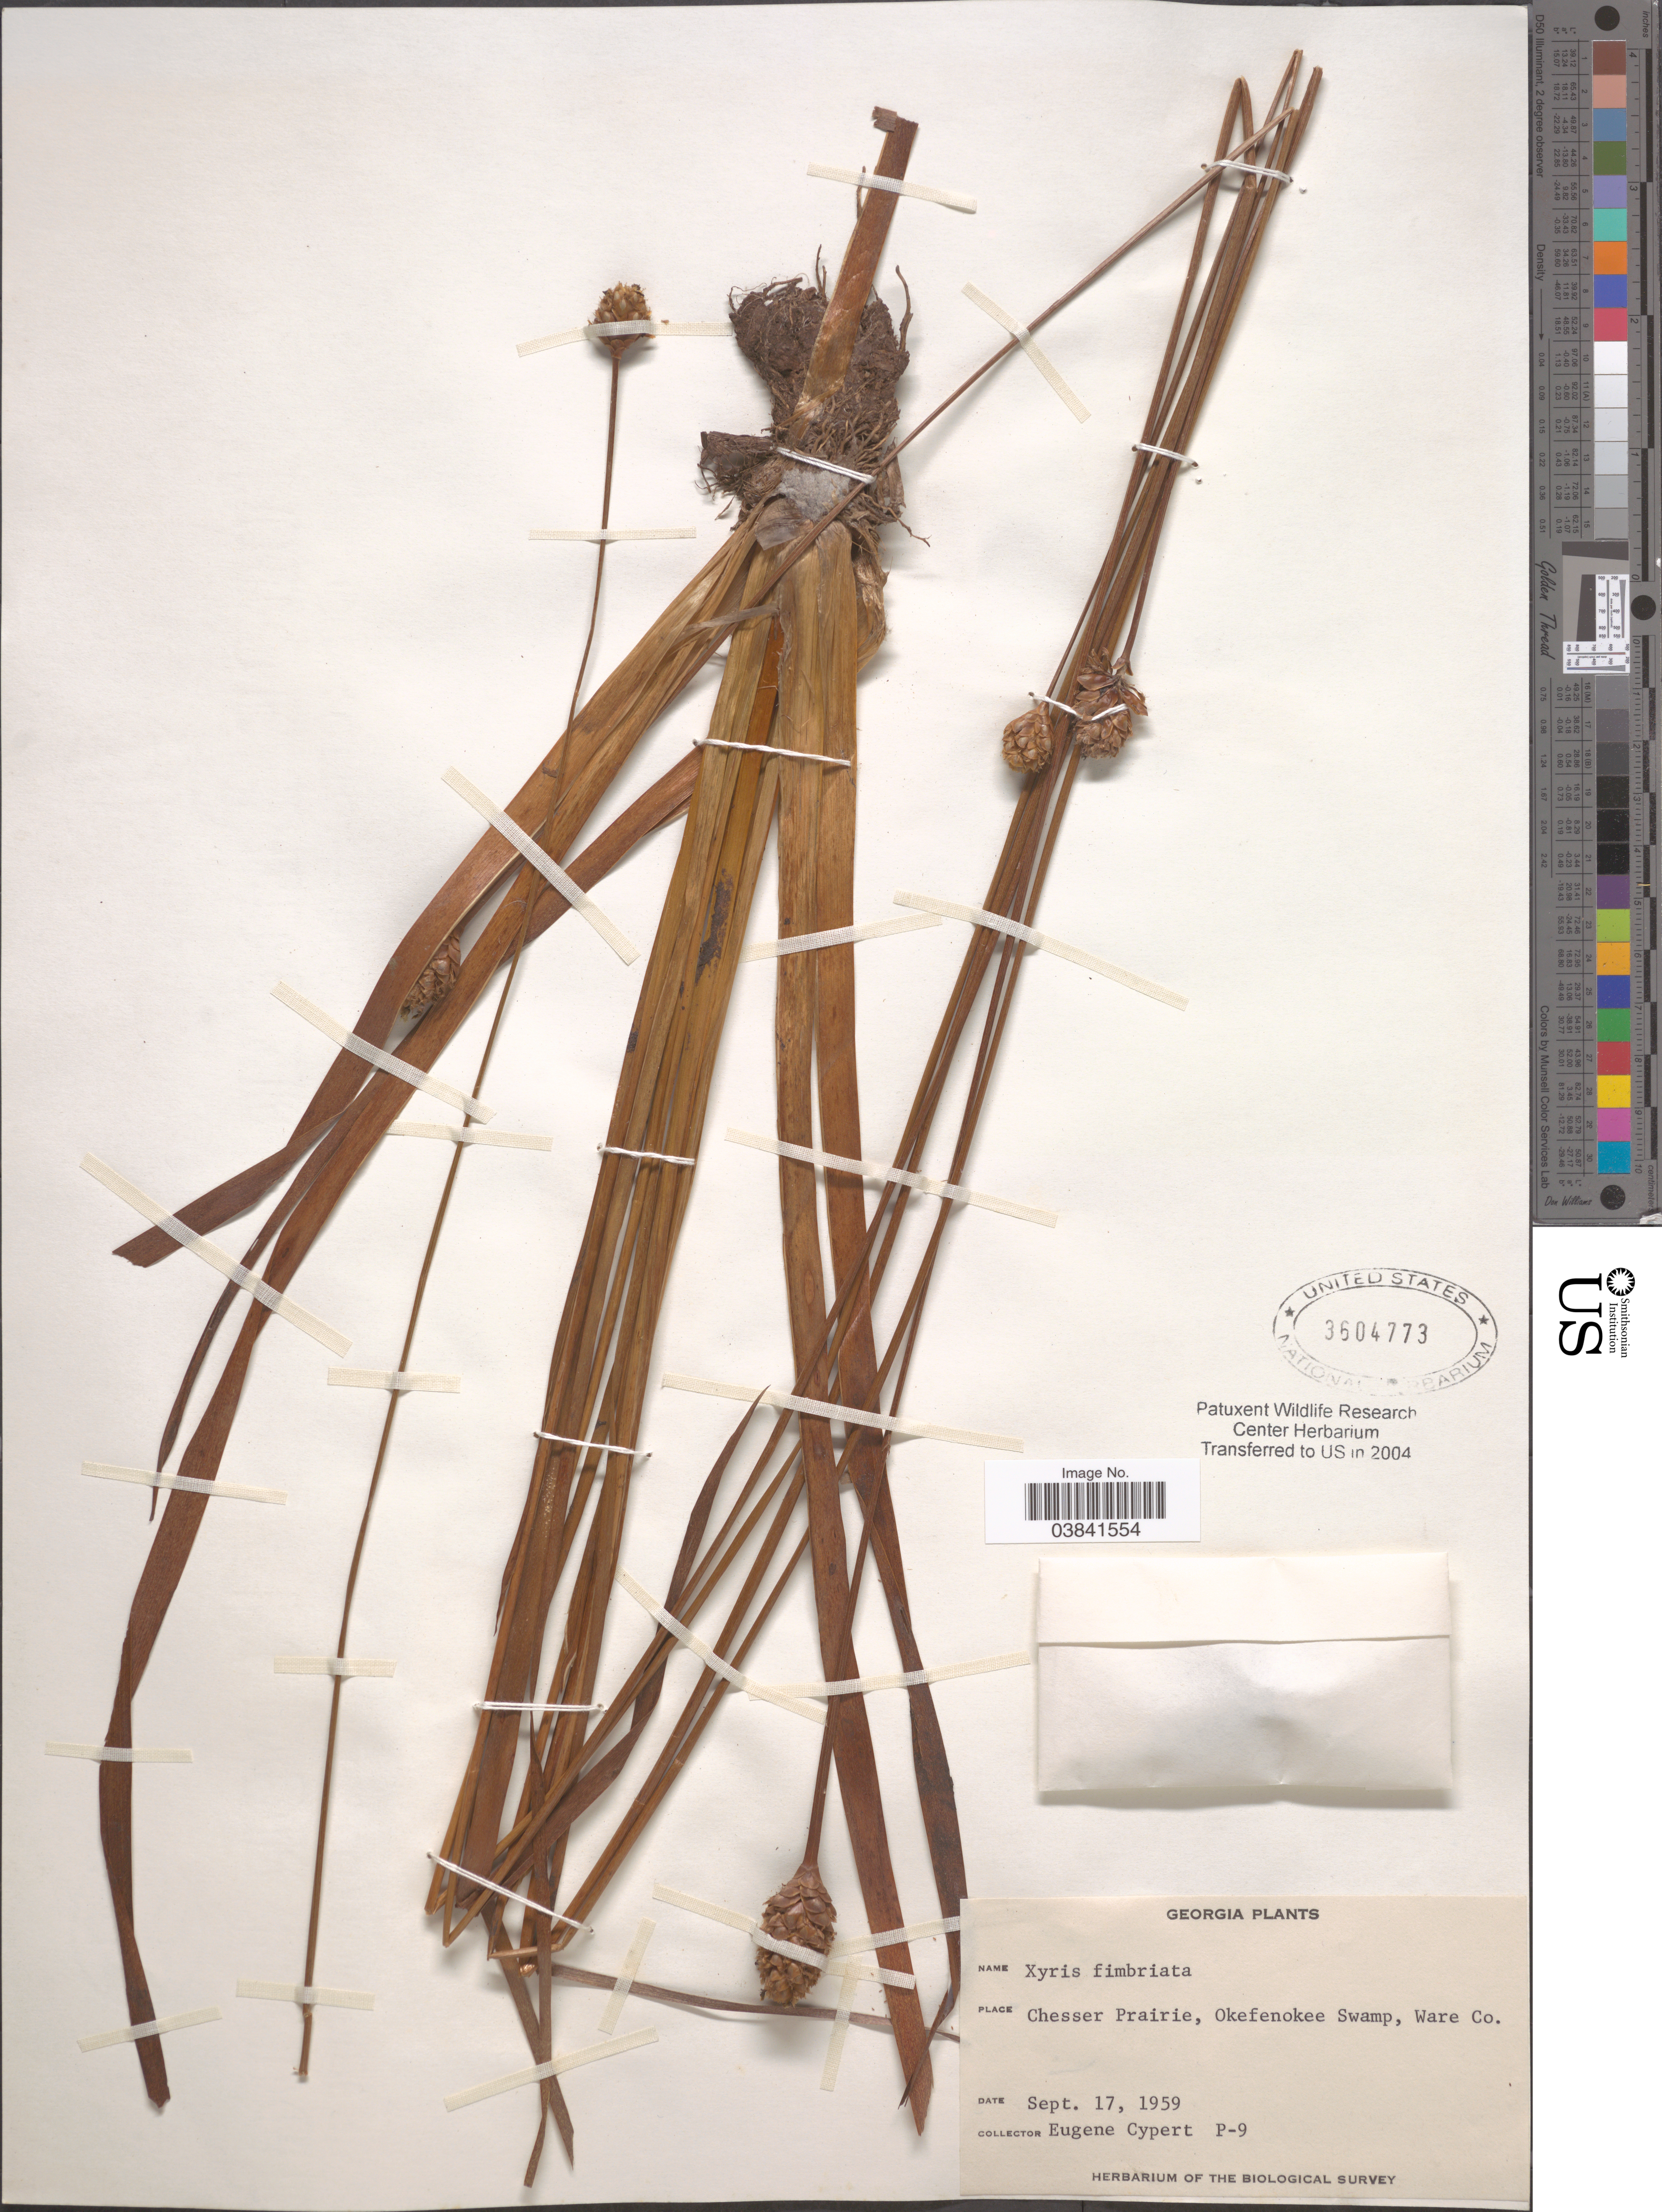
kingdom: Plantae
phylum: Tracheophyta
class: Liliopsida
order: Poales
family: Xyridaceae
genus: Xyris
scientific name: Xyris fimbriata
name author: Elliott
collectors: E. Cypert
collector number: P-9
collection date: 1959-09-17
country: United States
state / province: Georgia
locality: Chesser Prairie, Okefenokee Swamp, Ware Co.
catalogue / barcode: US 3604773